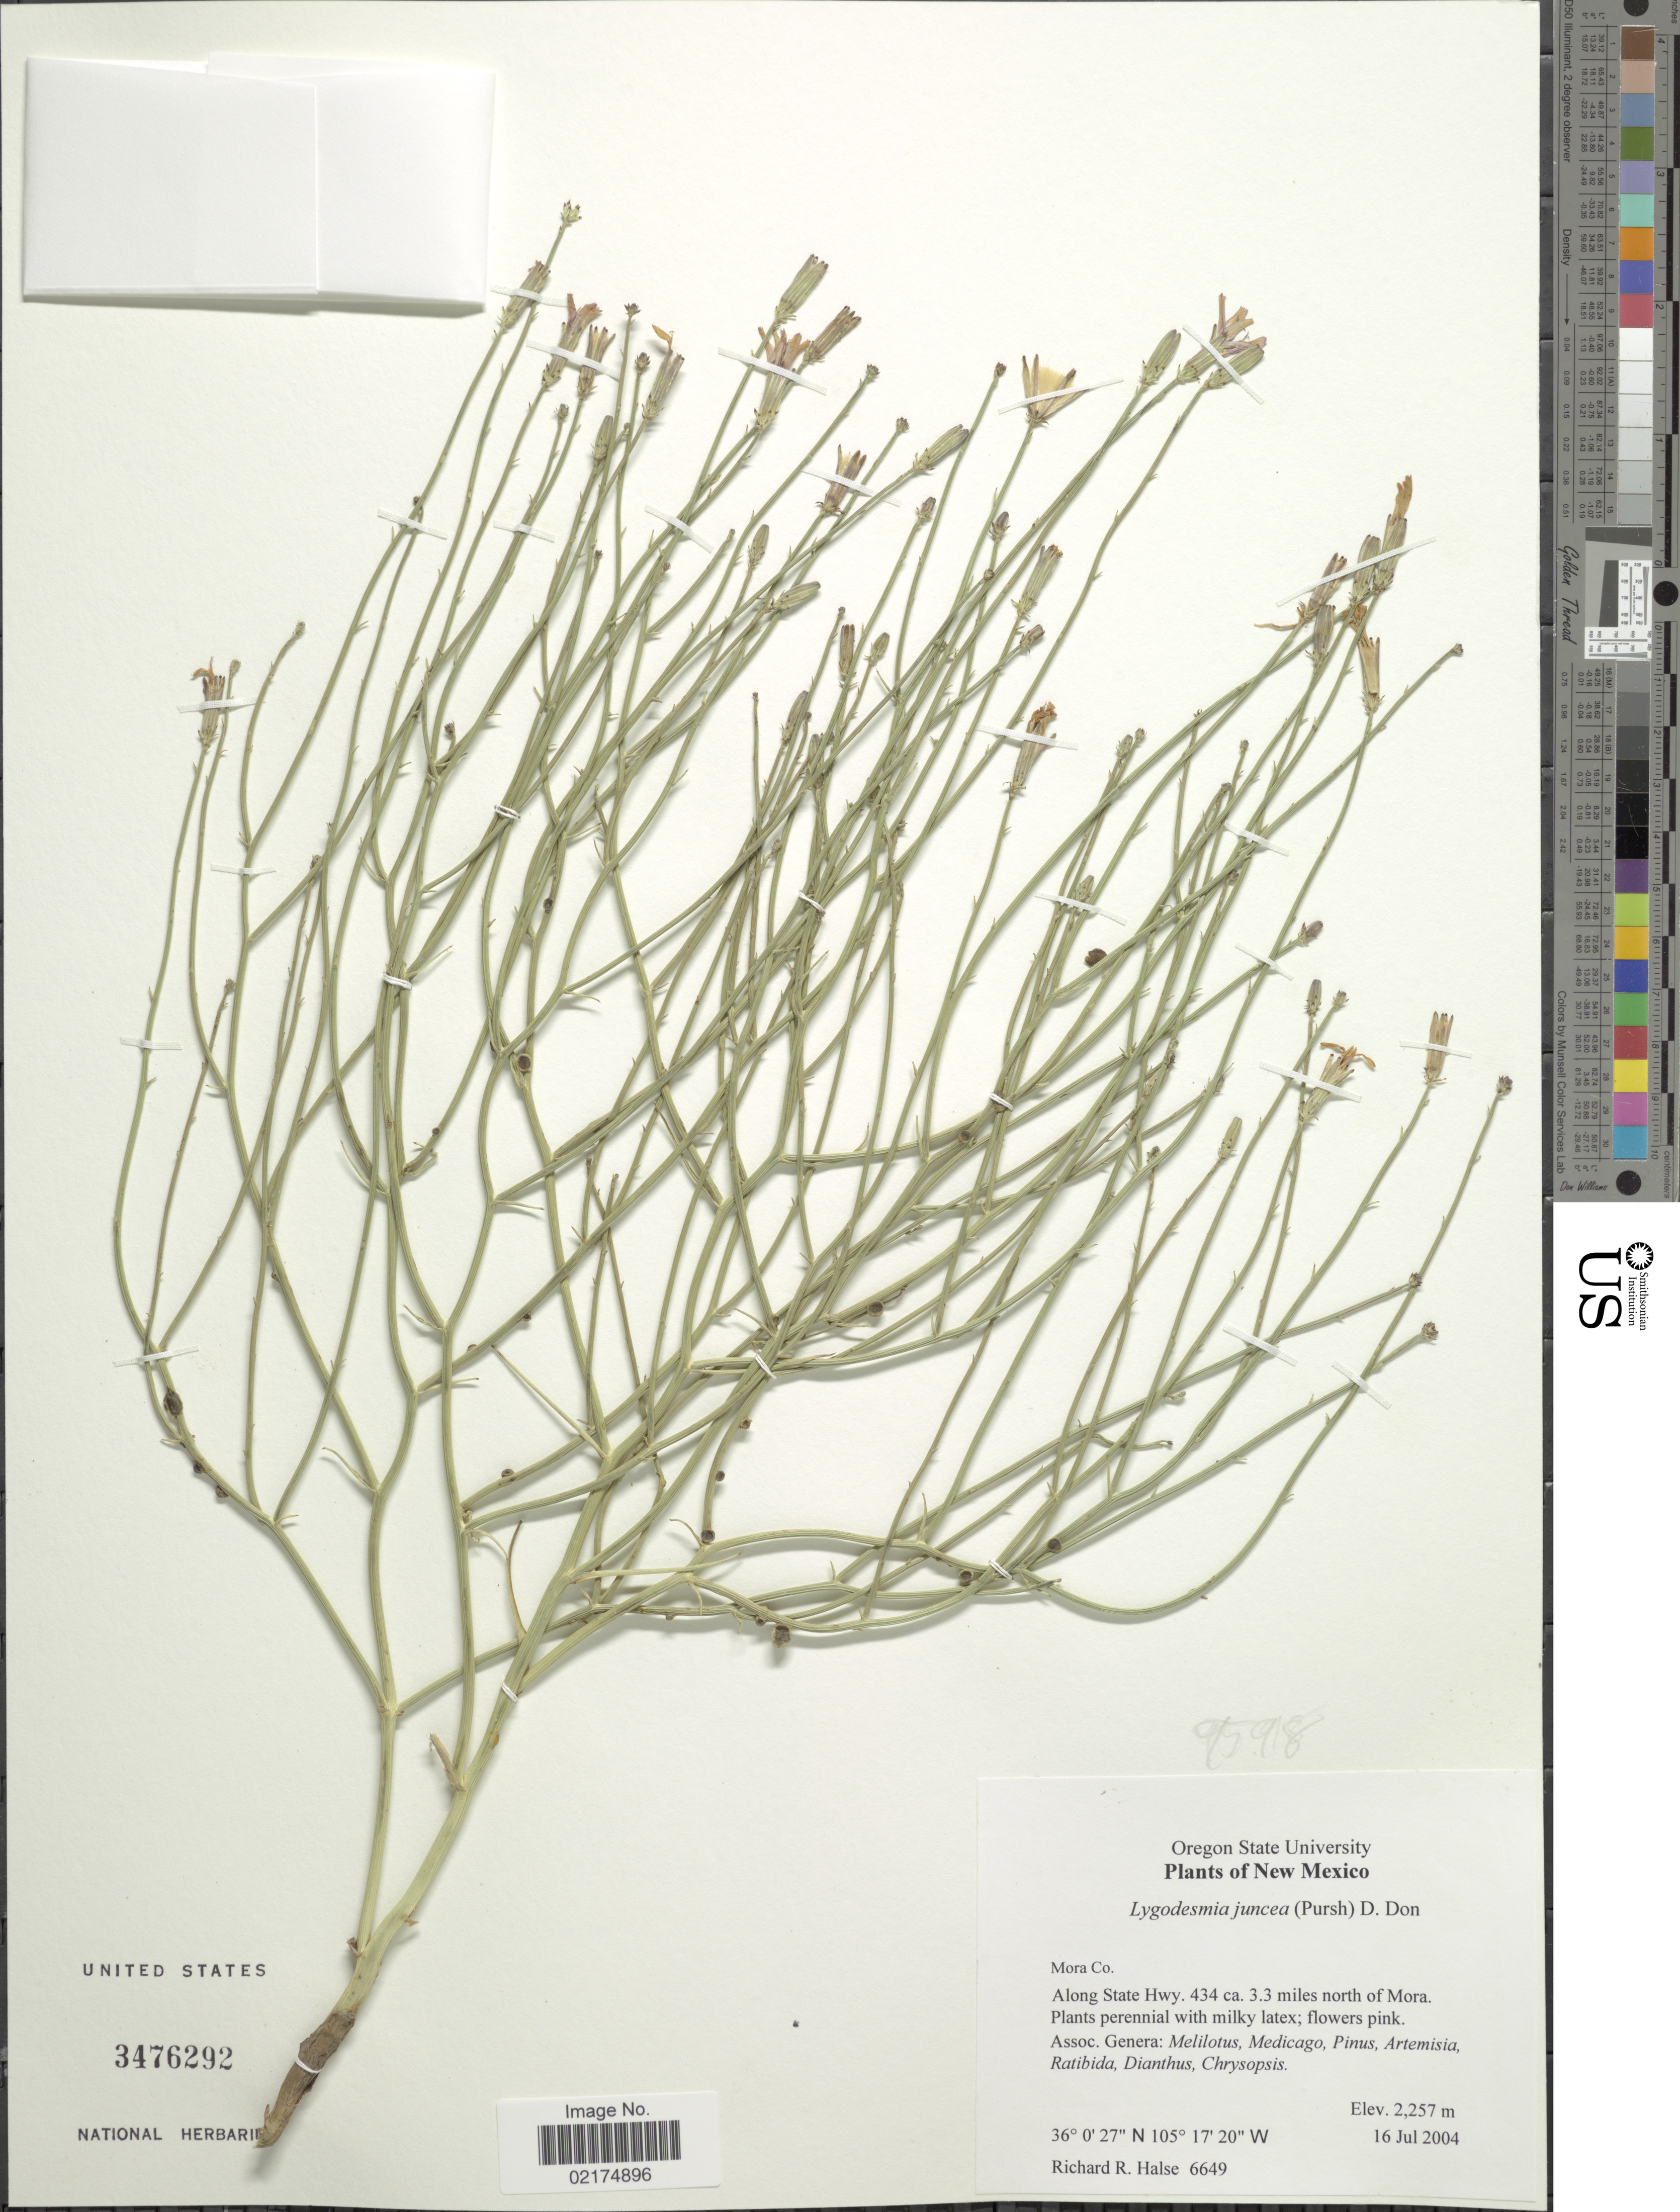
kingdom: Plantae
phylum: Tracheophyta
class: Magnoliopsida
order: Asterales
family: Asteraceae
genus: Lygodesmia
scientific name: Lygodesmia juncea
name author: D. Don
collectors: R. Halse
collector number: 6649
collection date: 2004-07-16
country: United States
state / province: New Mexico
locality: Along State Hwy, 434 ca. 3.3 miles north of Mora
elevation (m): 2257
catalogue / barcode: US 3476292